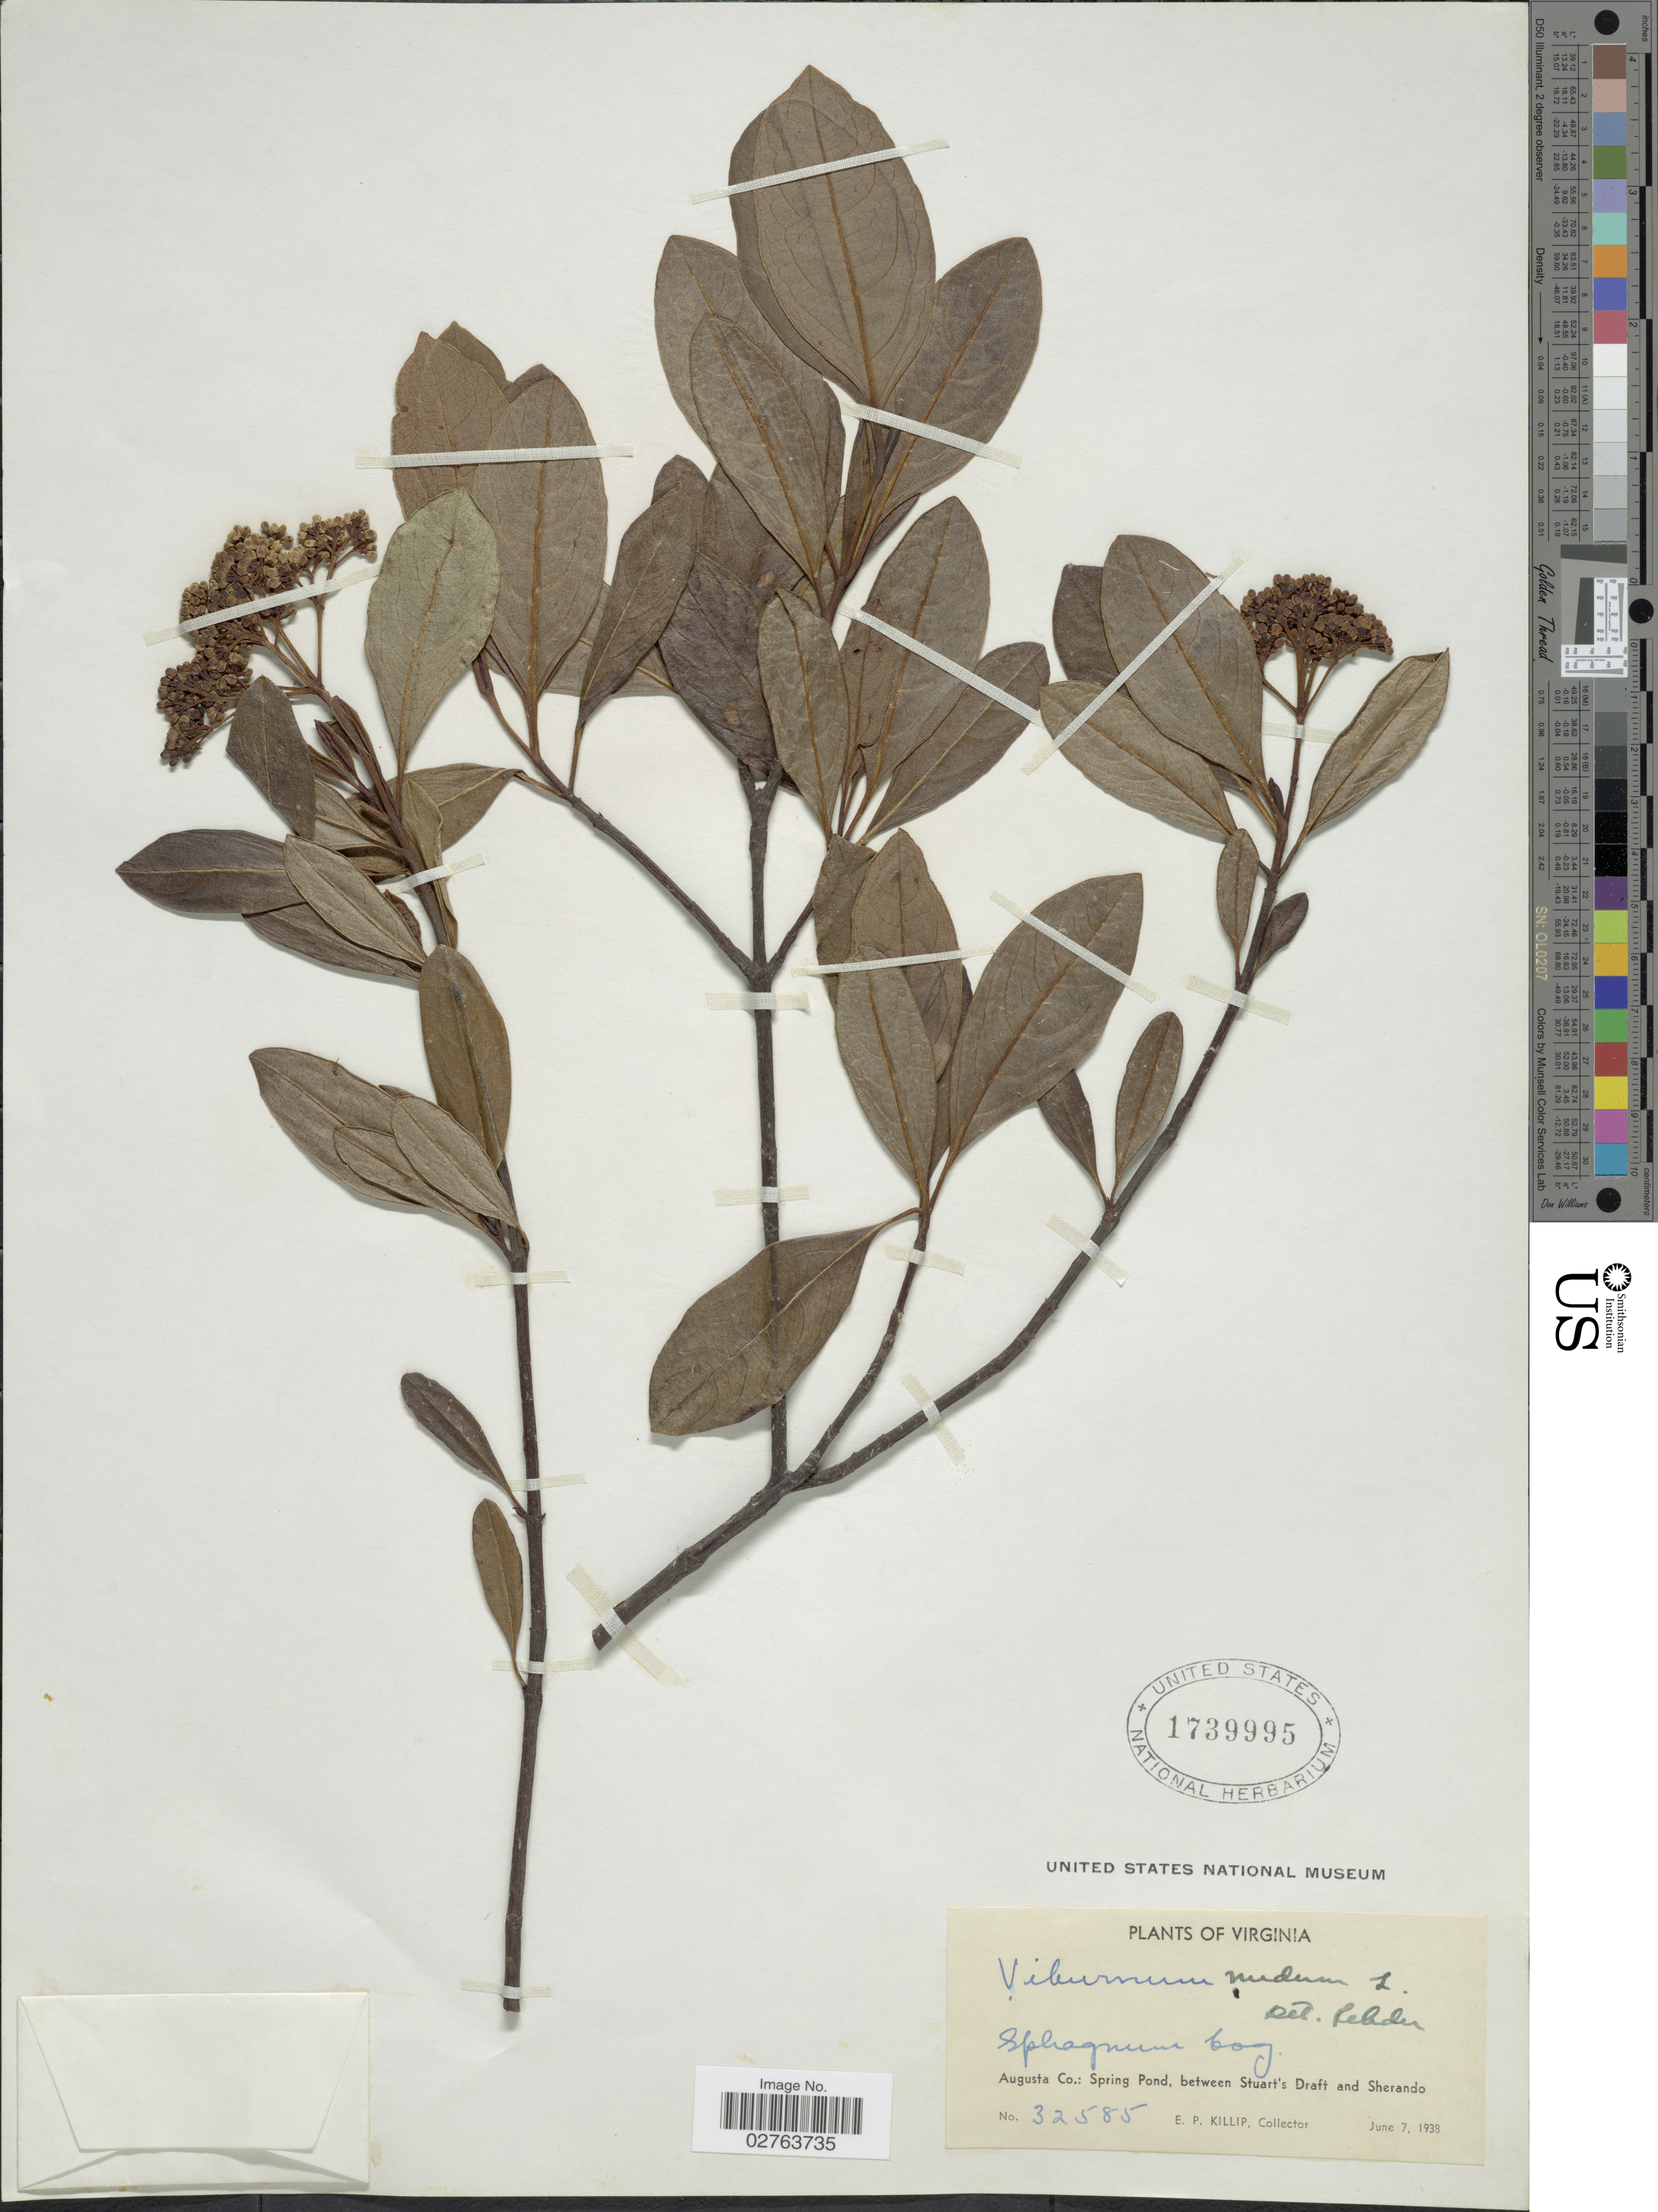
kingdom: Plantae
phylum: Tracheophyta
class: Magnoliopsida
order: Dipsacales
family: Viburnaceae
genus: Viburnum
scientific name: Viburnum nudum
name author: L.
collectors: E. P. Killip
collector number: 32585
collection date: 1938-06-07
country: United States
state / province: Virginia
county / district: Augusta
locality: Augusta Co.: Spring Pond, between Stuart's Draft and Sherando.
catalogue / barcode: US 1739995